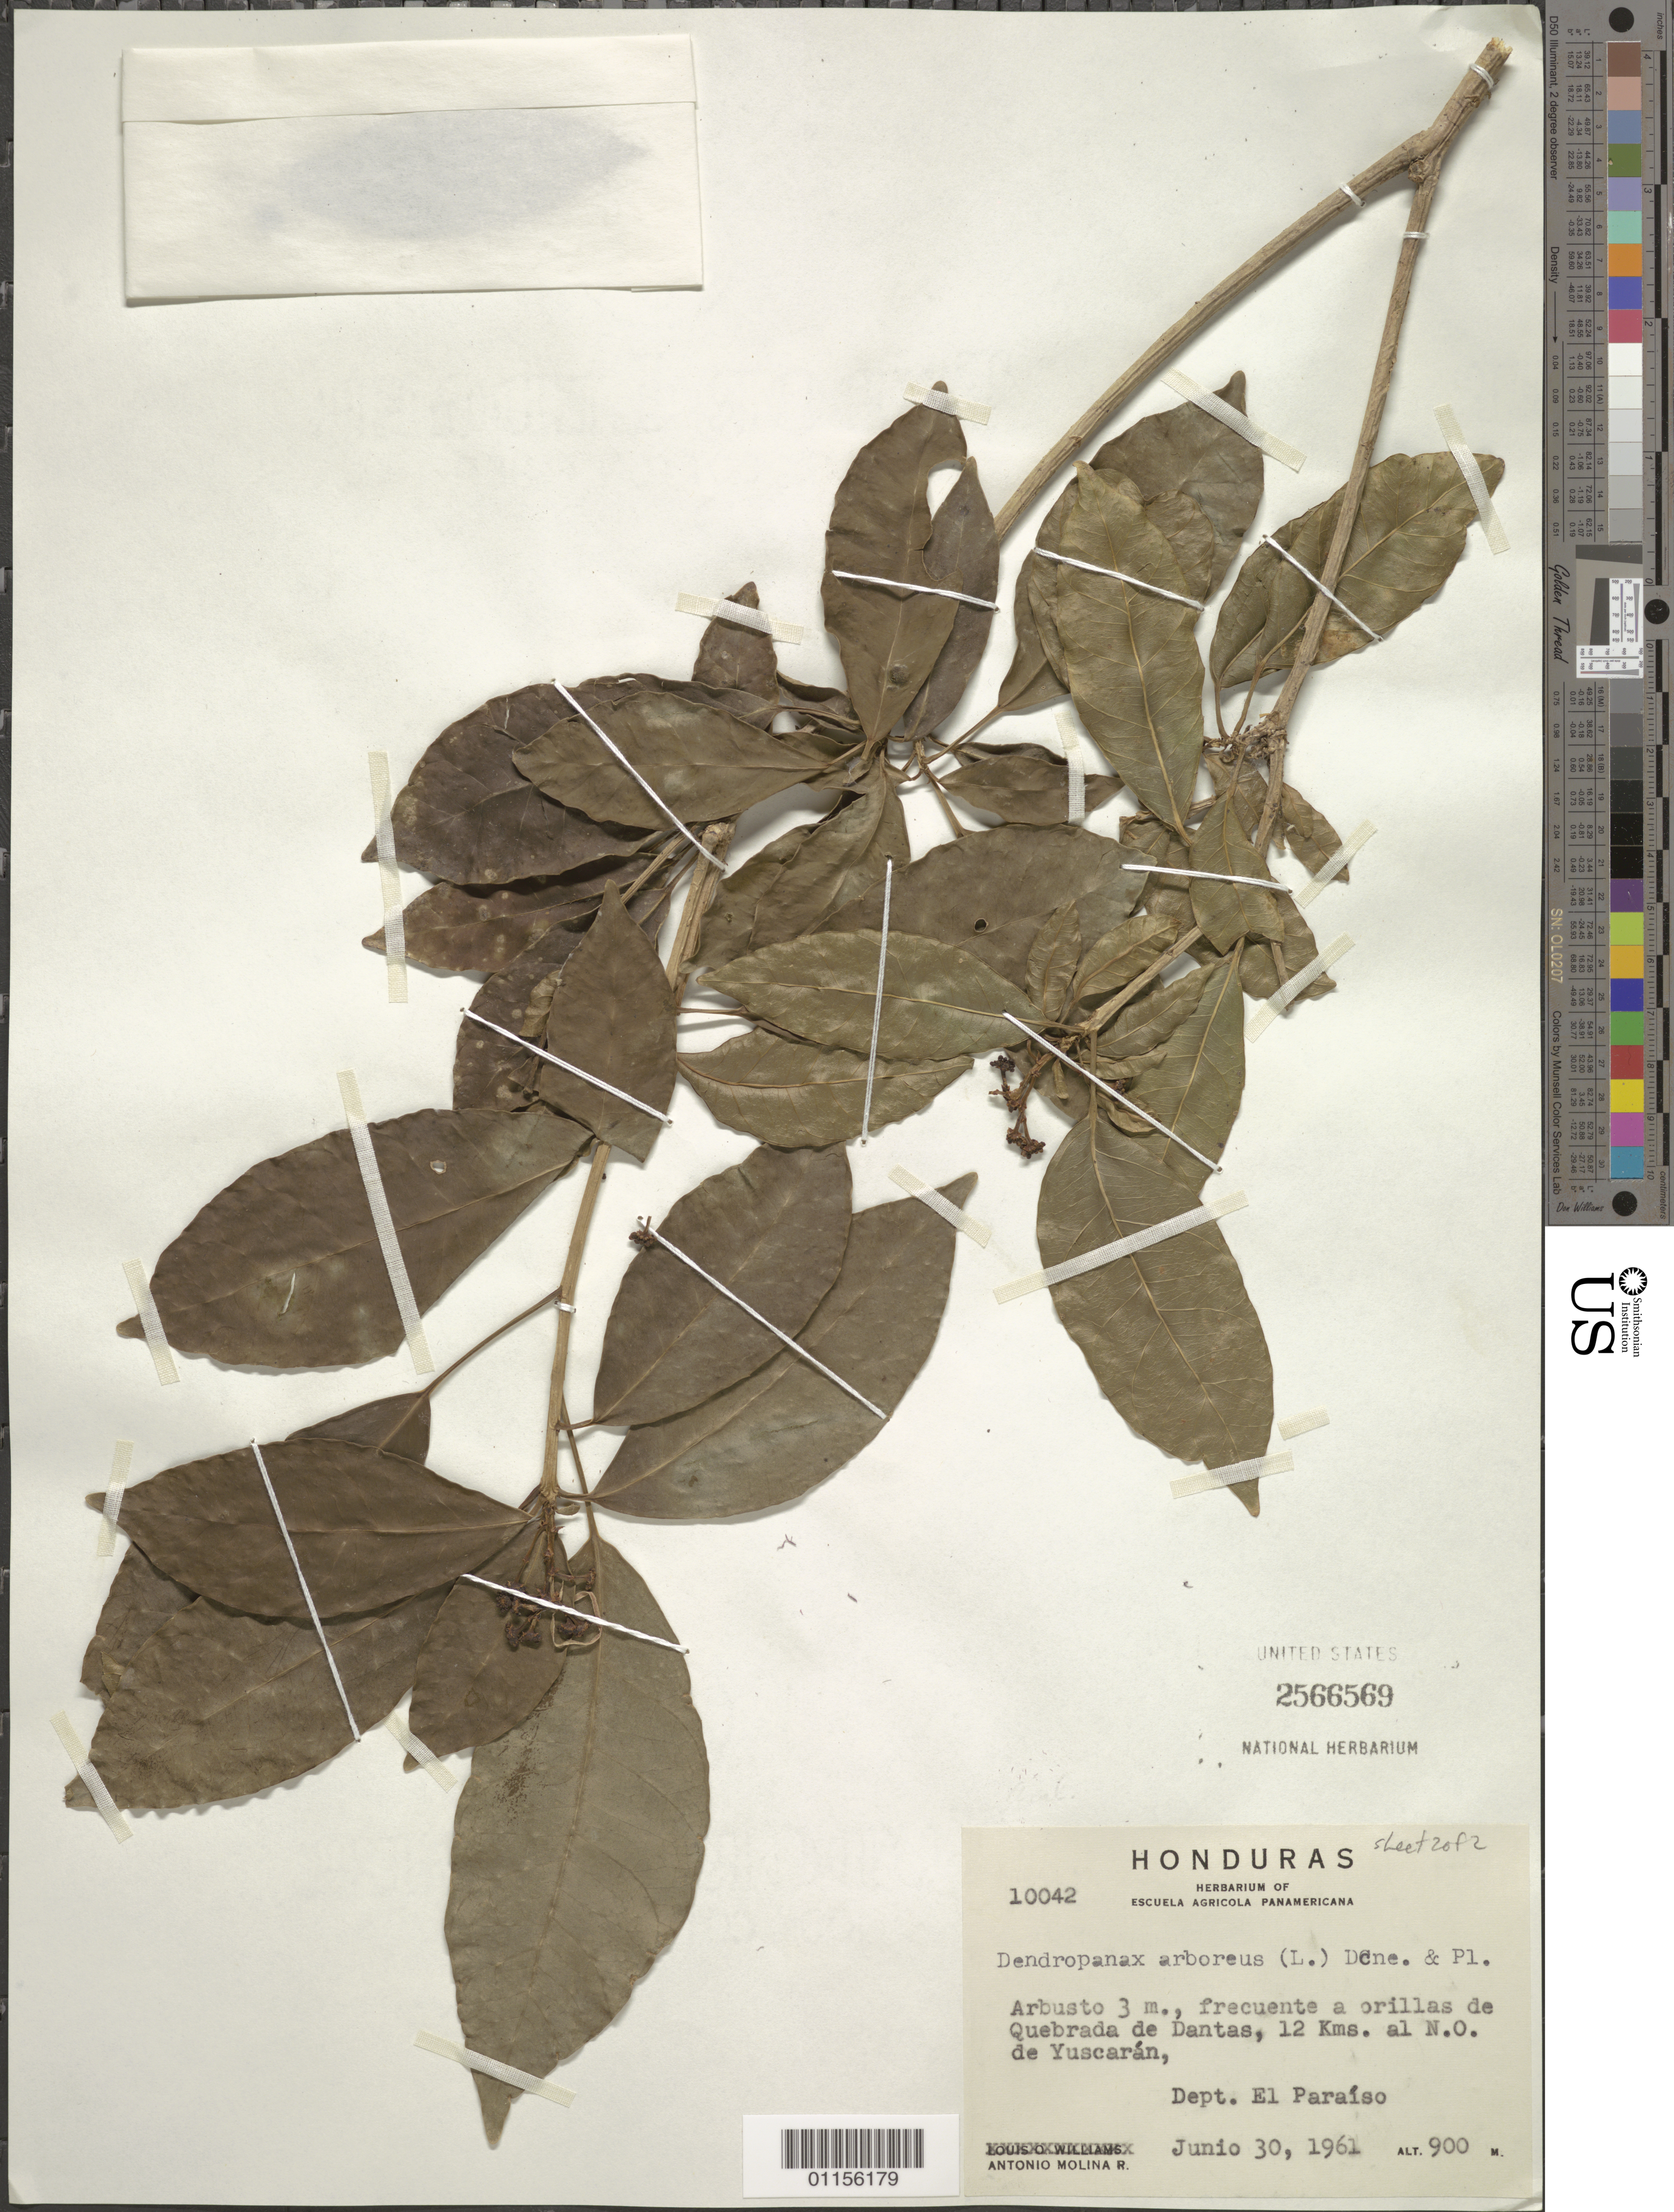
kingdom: Plantae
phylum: Tracheophyta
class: Magnoliopsida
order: Apiales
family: Araliaceae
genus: Dendropanax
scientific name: Dendropanax arboreus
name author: (L.) Decne. & Planch.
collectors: A. Molina R.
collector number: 10042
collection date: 1961-06-30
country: Honduras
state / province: El Paraíso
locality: Quebrada de Dantas, 12 km al NO de Yuscaran.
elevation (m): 900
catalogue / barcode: US 2566569